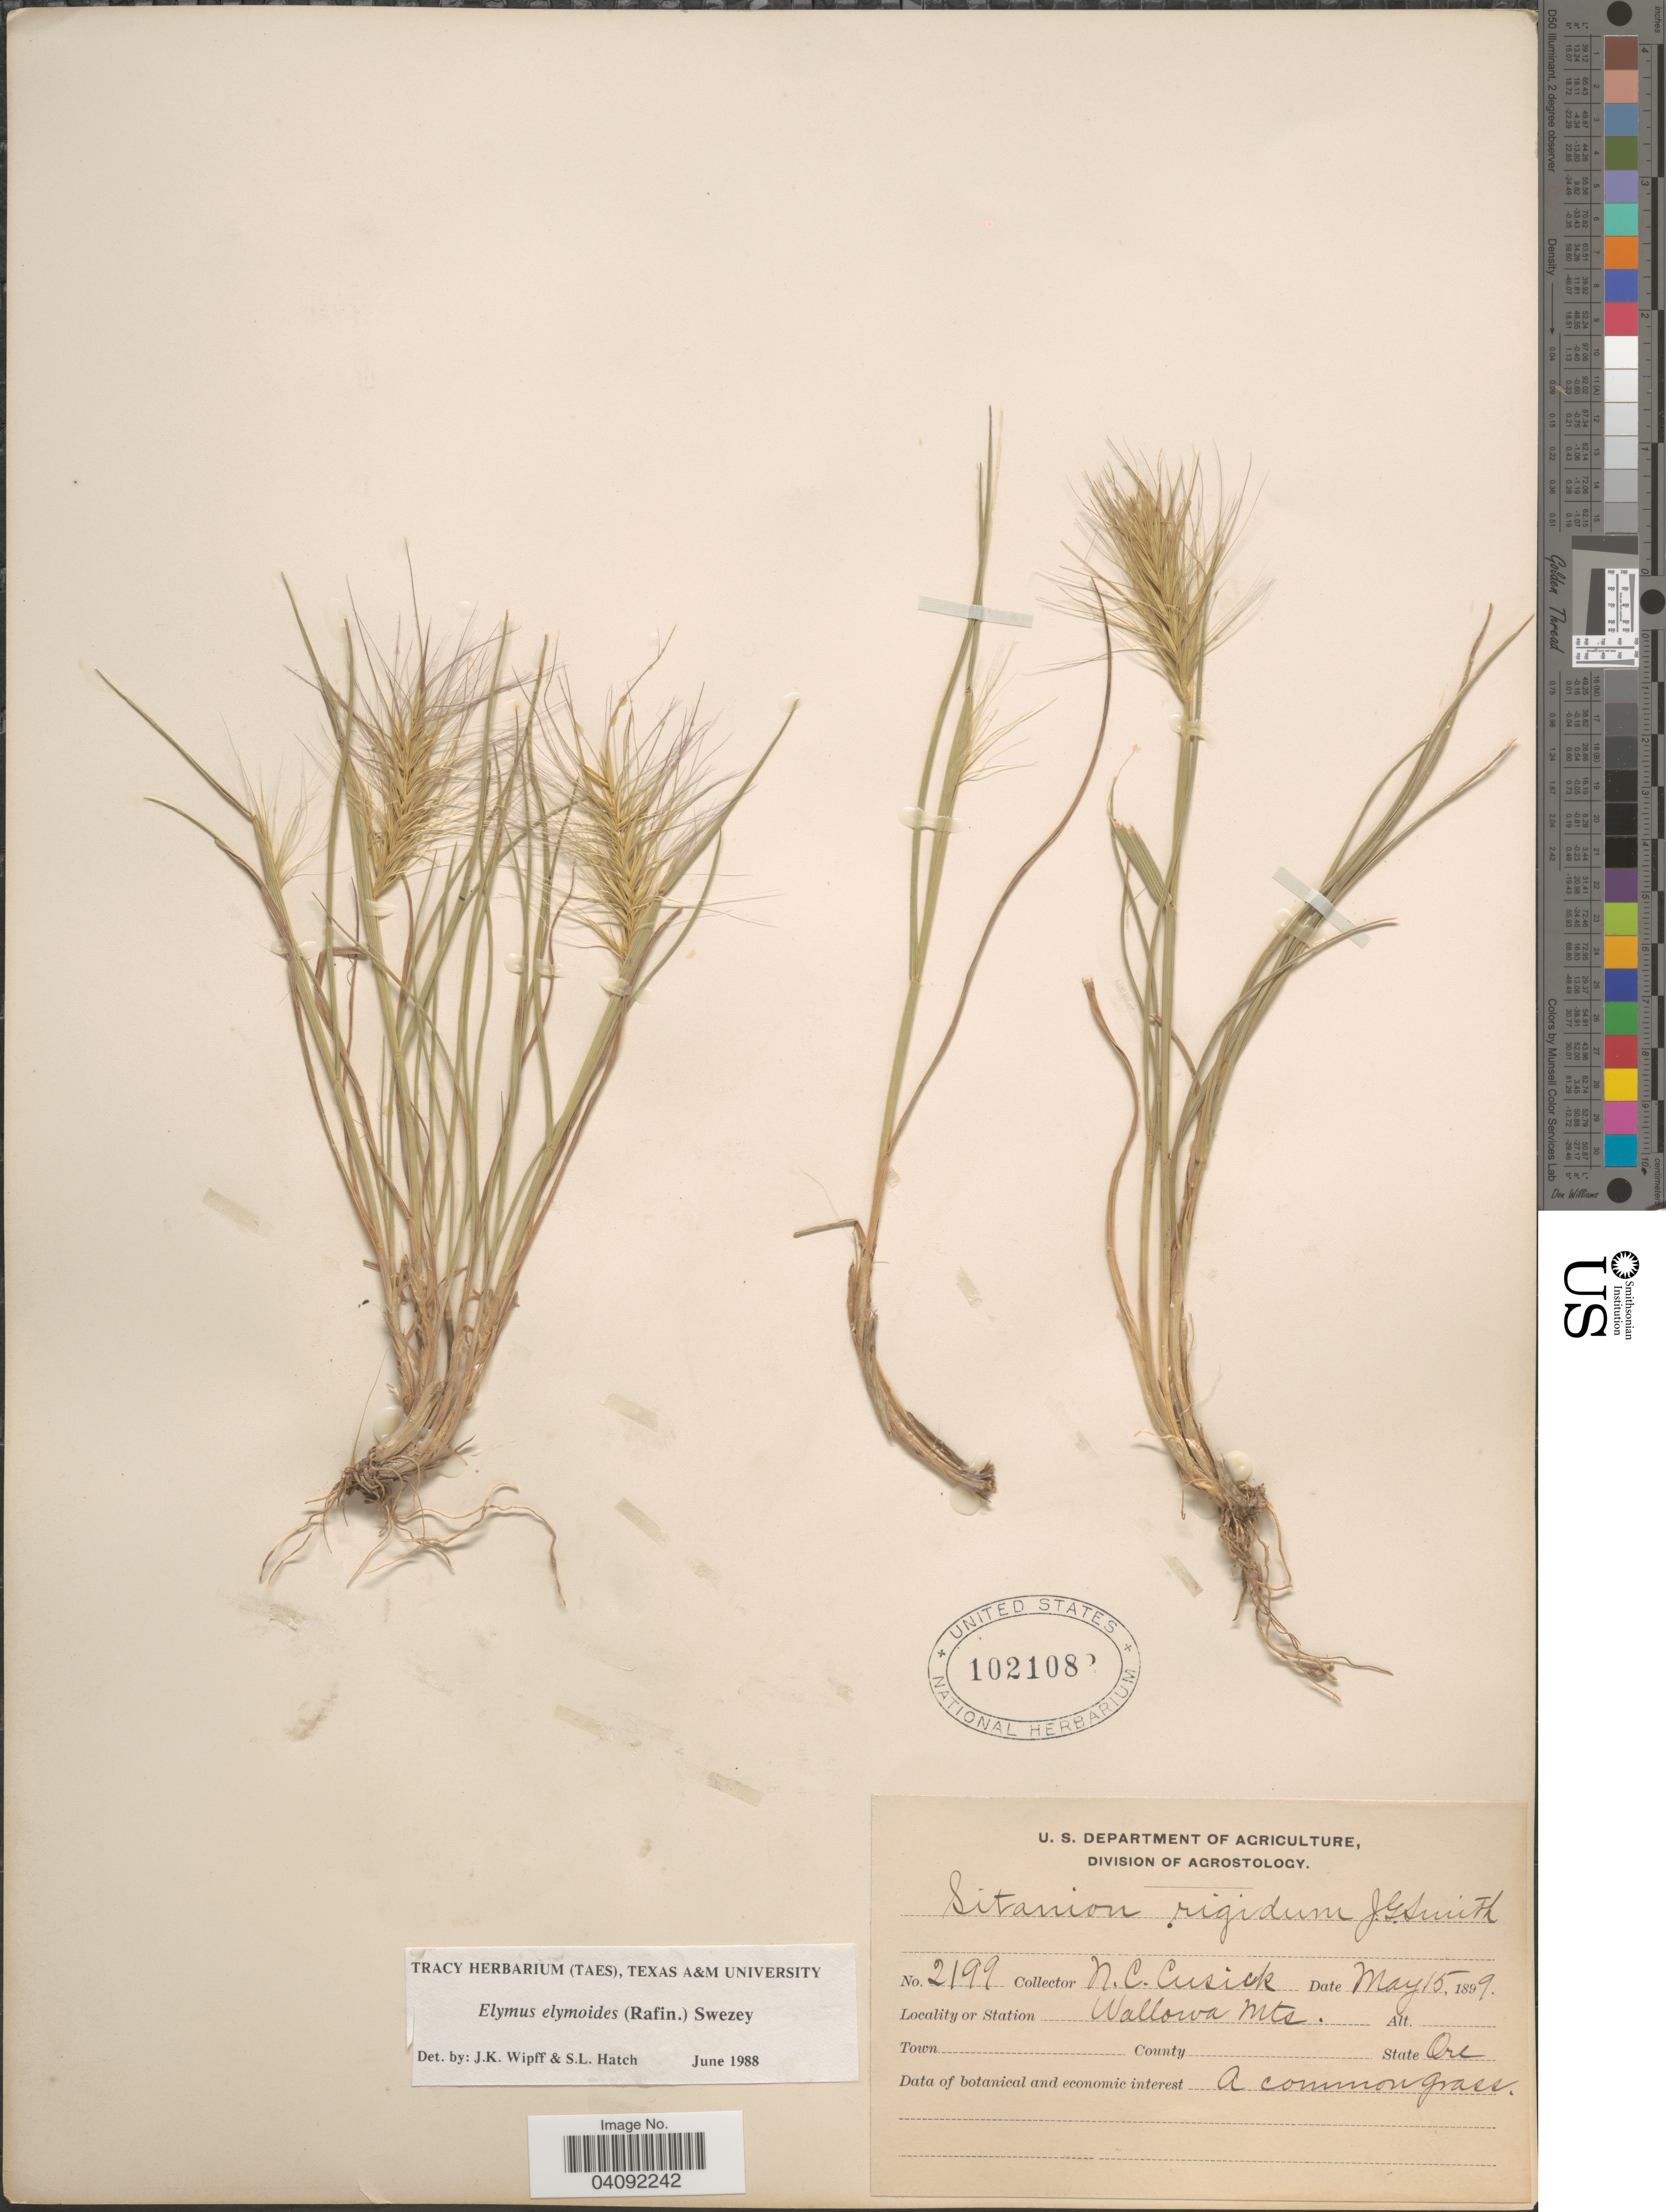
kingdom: Plantae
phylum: Tracheophyta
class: Liliopsida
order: Poales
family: Poaceae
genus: Elymus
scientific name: Elymus elymoides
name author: (Raf.) Swezey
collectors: W. C. Cusick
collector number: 2199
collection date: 1899-05-15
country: United States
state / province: Oregon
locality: Wallowa Mts.